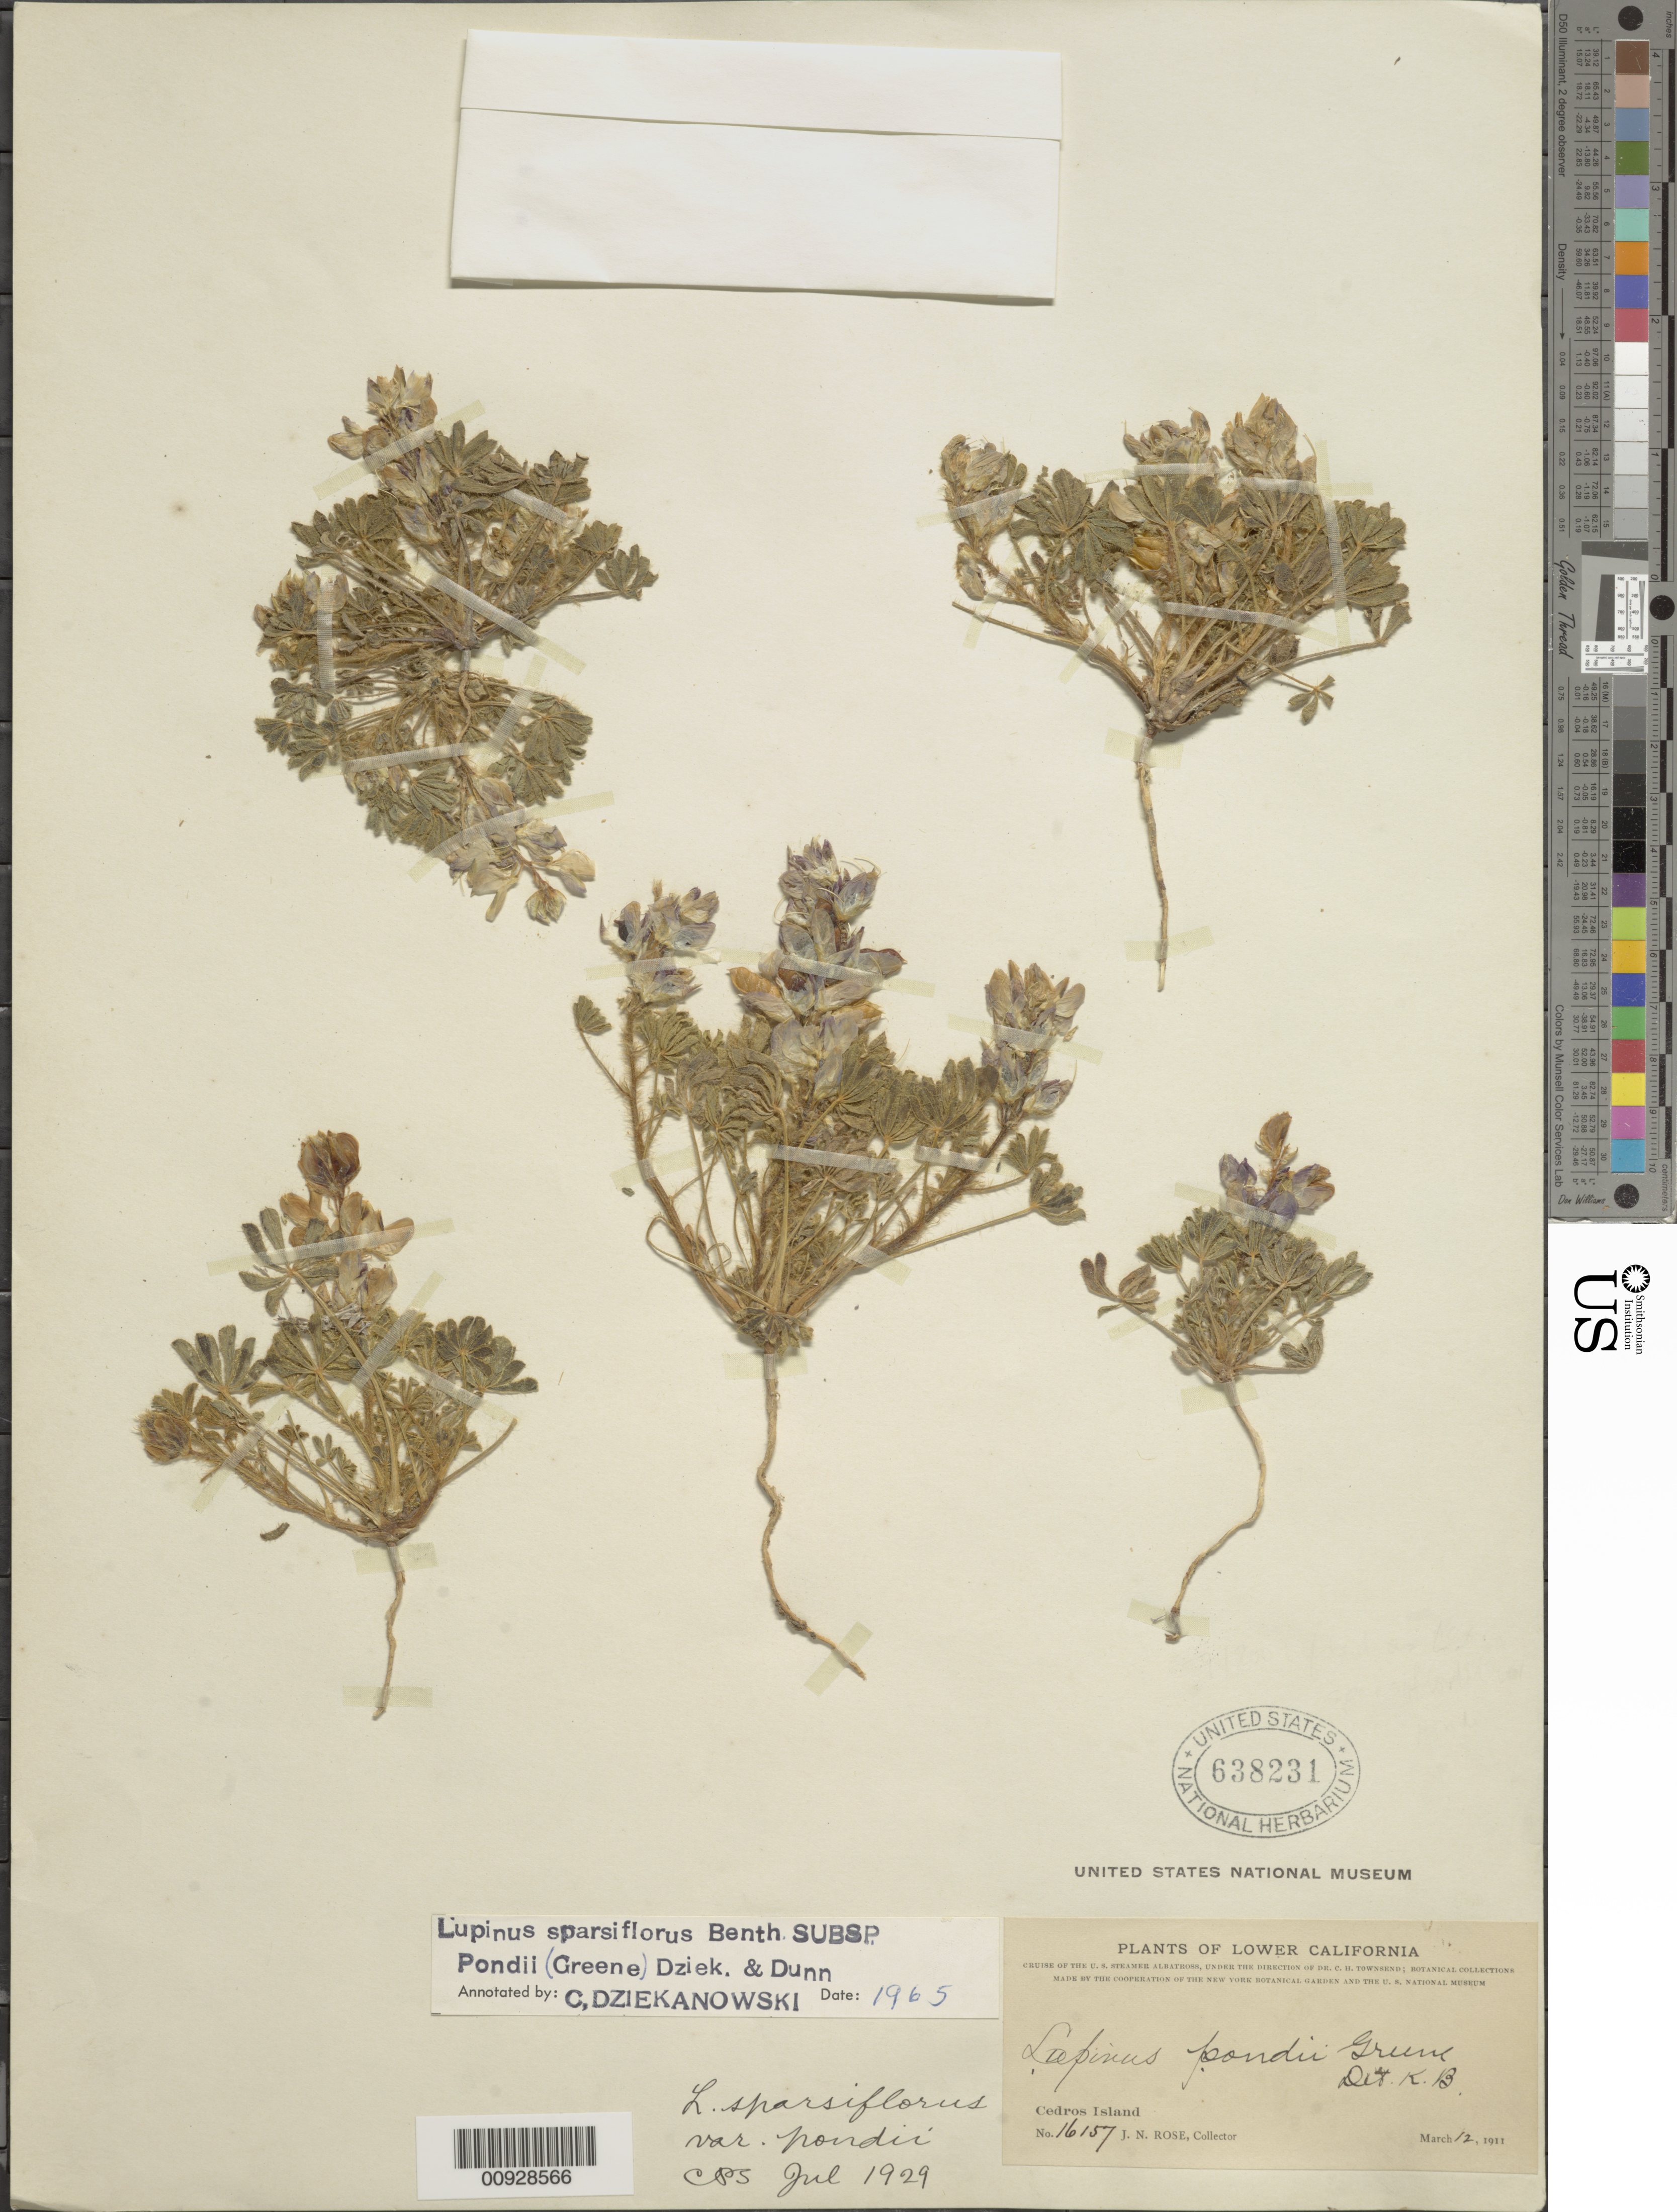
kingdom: Plantae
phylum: Tracheophyta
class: Magnoliopsida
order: Fabales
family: Fabaceae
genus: Lupinus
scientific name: Lupinus sparsiflorus subsp. pondii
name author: Benth.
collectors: J. N. Rose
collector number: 16157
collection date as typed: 12 Mar 1911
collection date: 1911-03-12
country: Mexico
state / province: Baja California Norte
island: Cedros I.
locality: Lower California.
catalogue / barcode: US 638231